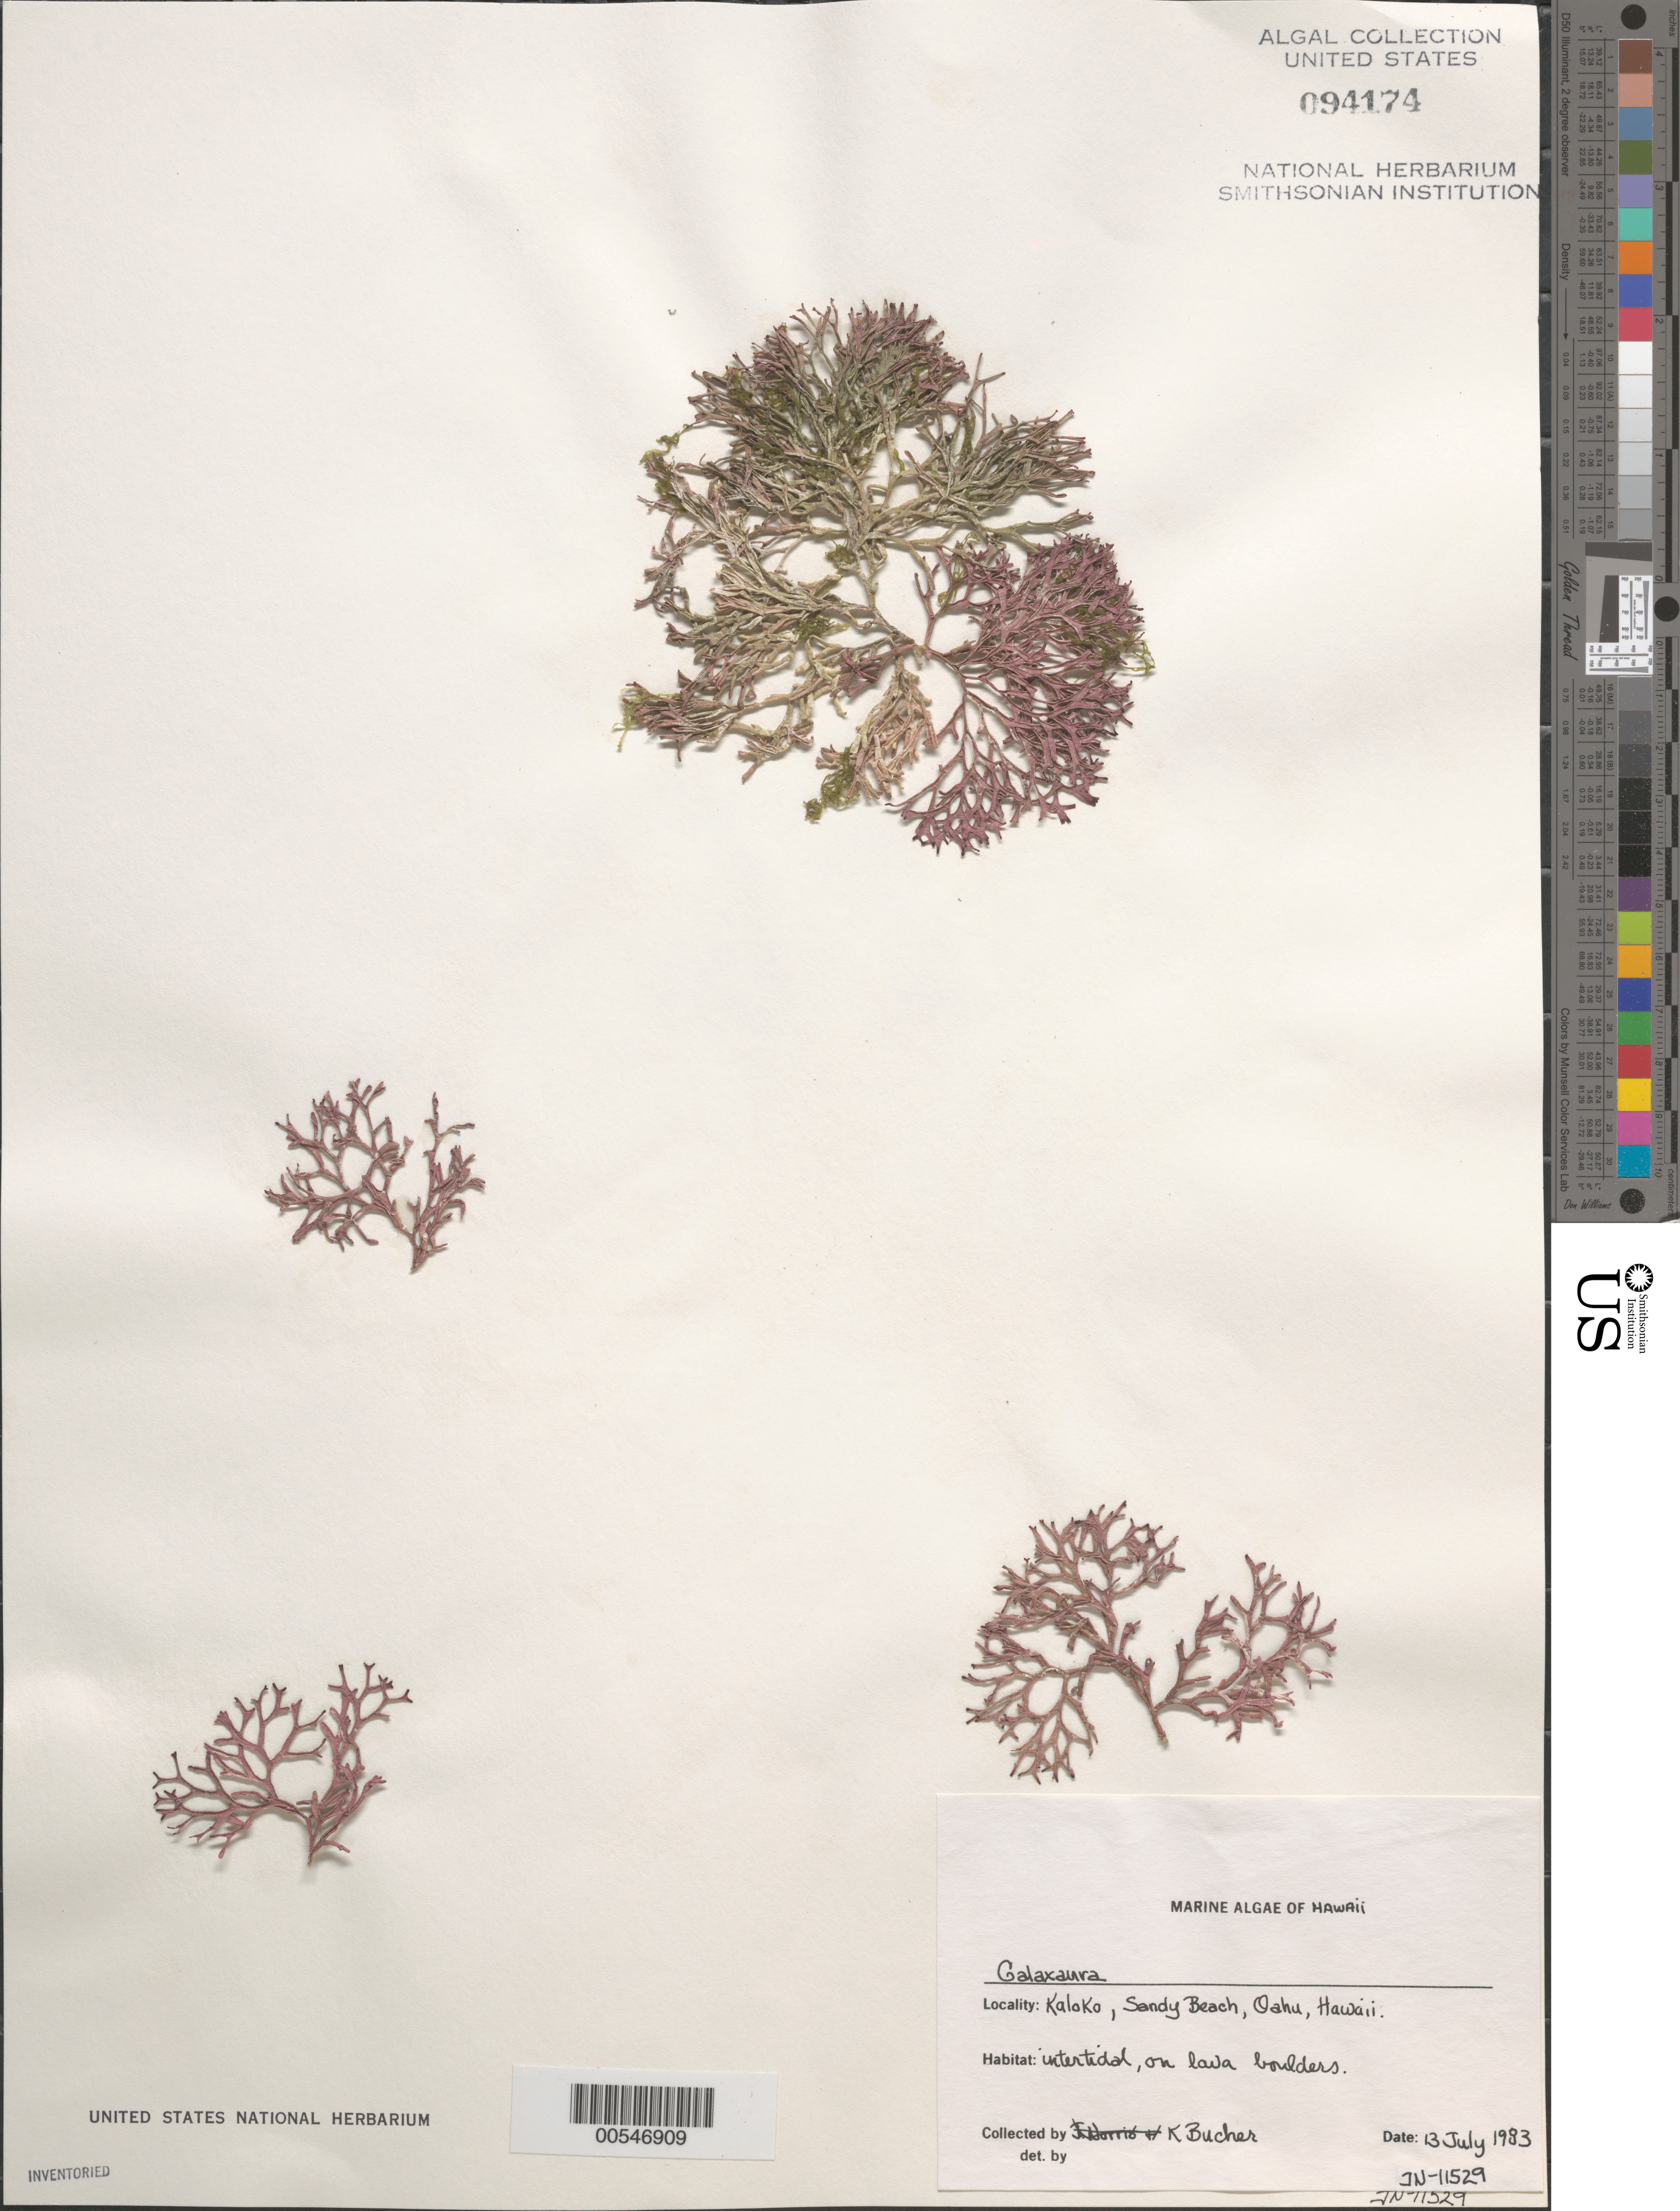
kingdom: Plantae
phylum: Rhodophyta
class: Florideophyceae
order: Nemaliales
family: Galaxauraceae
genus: Galaxaura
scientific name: Galaxaura sp.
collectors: K. E. Bucher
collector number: Jn-11529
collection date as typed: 13 Jul 1983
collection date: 1983-07-13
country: United States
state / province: Hawaii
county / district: Honolulu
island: Oahu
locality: Kaloko, Sandy Beach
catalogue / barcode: US 94174